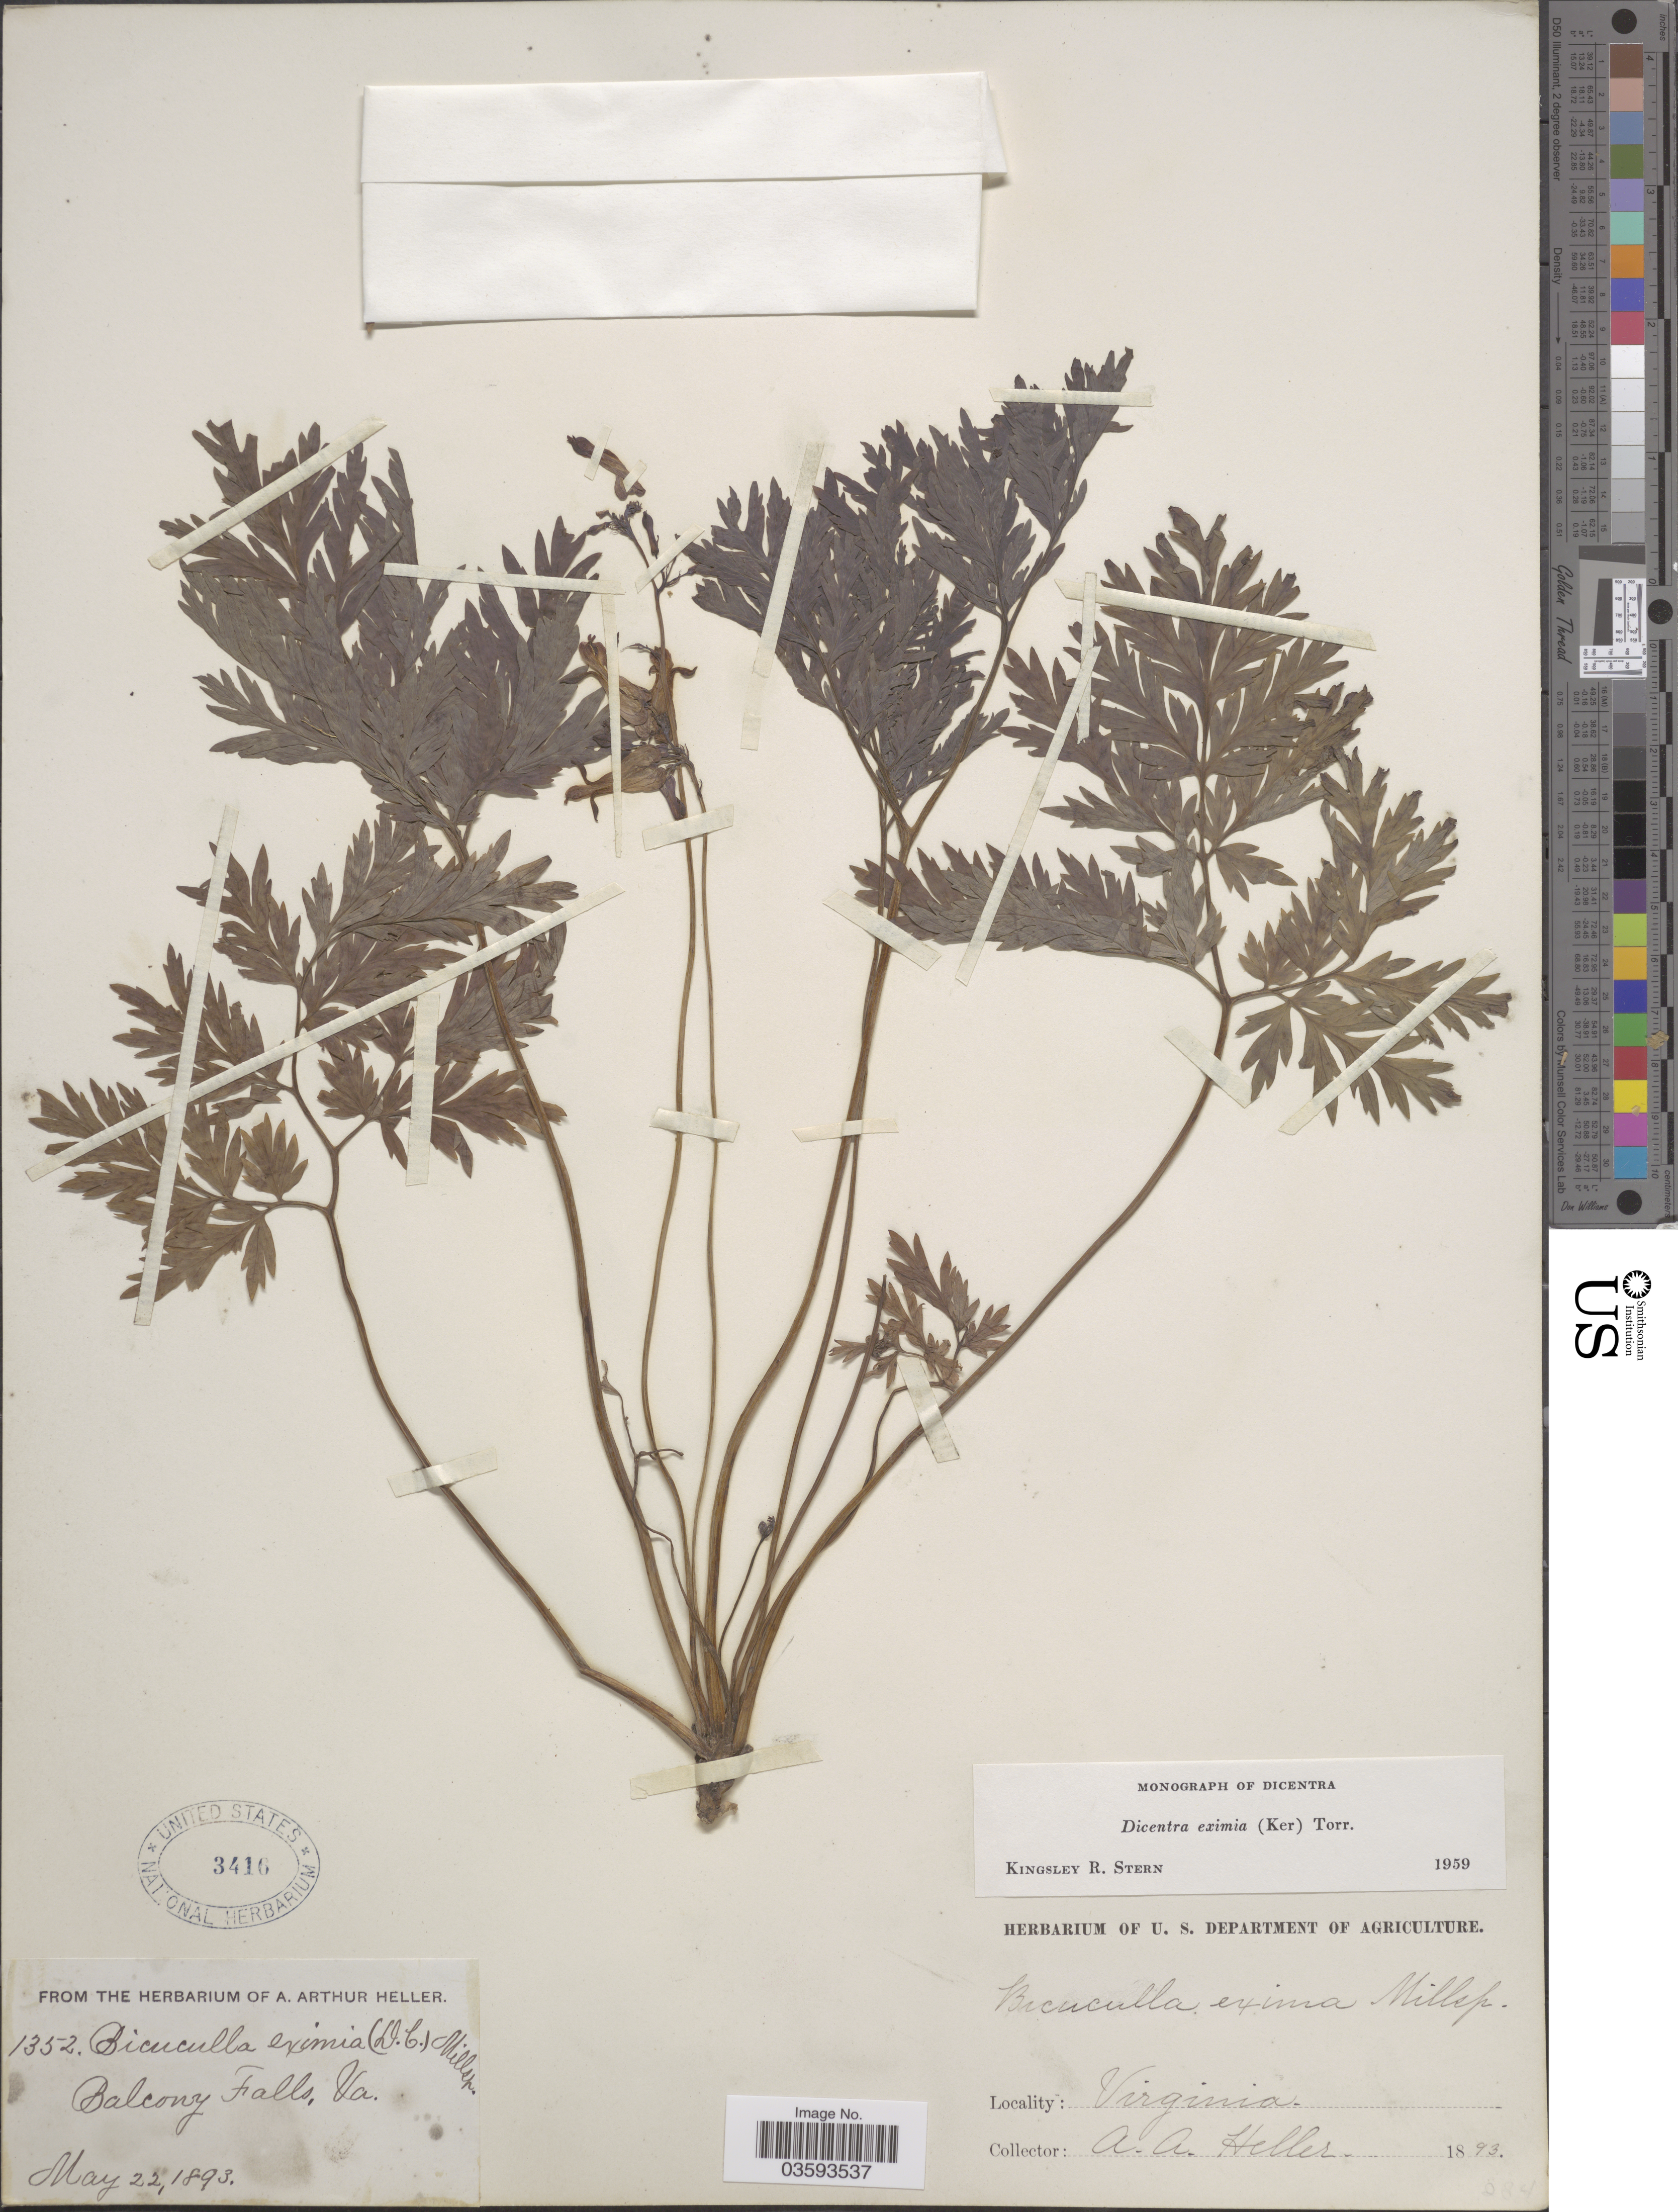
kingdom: Plantae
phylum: Tracheophyta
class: Magnoliopsida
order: Ranunculales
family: Papaveraceae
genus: Dicentra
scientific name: Dicentra eximia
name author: (Ker Gawl.) Torr.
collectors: A. A. Heller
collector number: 1352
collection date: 1893-05-22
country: United States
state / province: Virginia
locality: Balcony Falls.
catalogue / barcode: US 3416